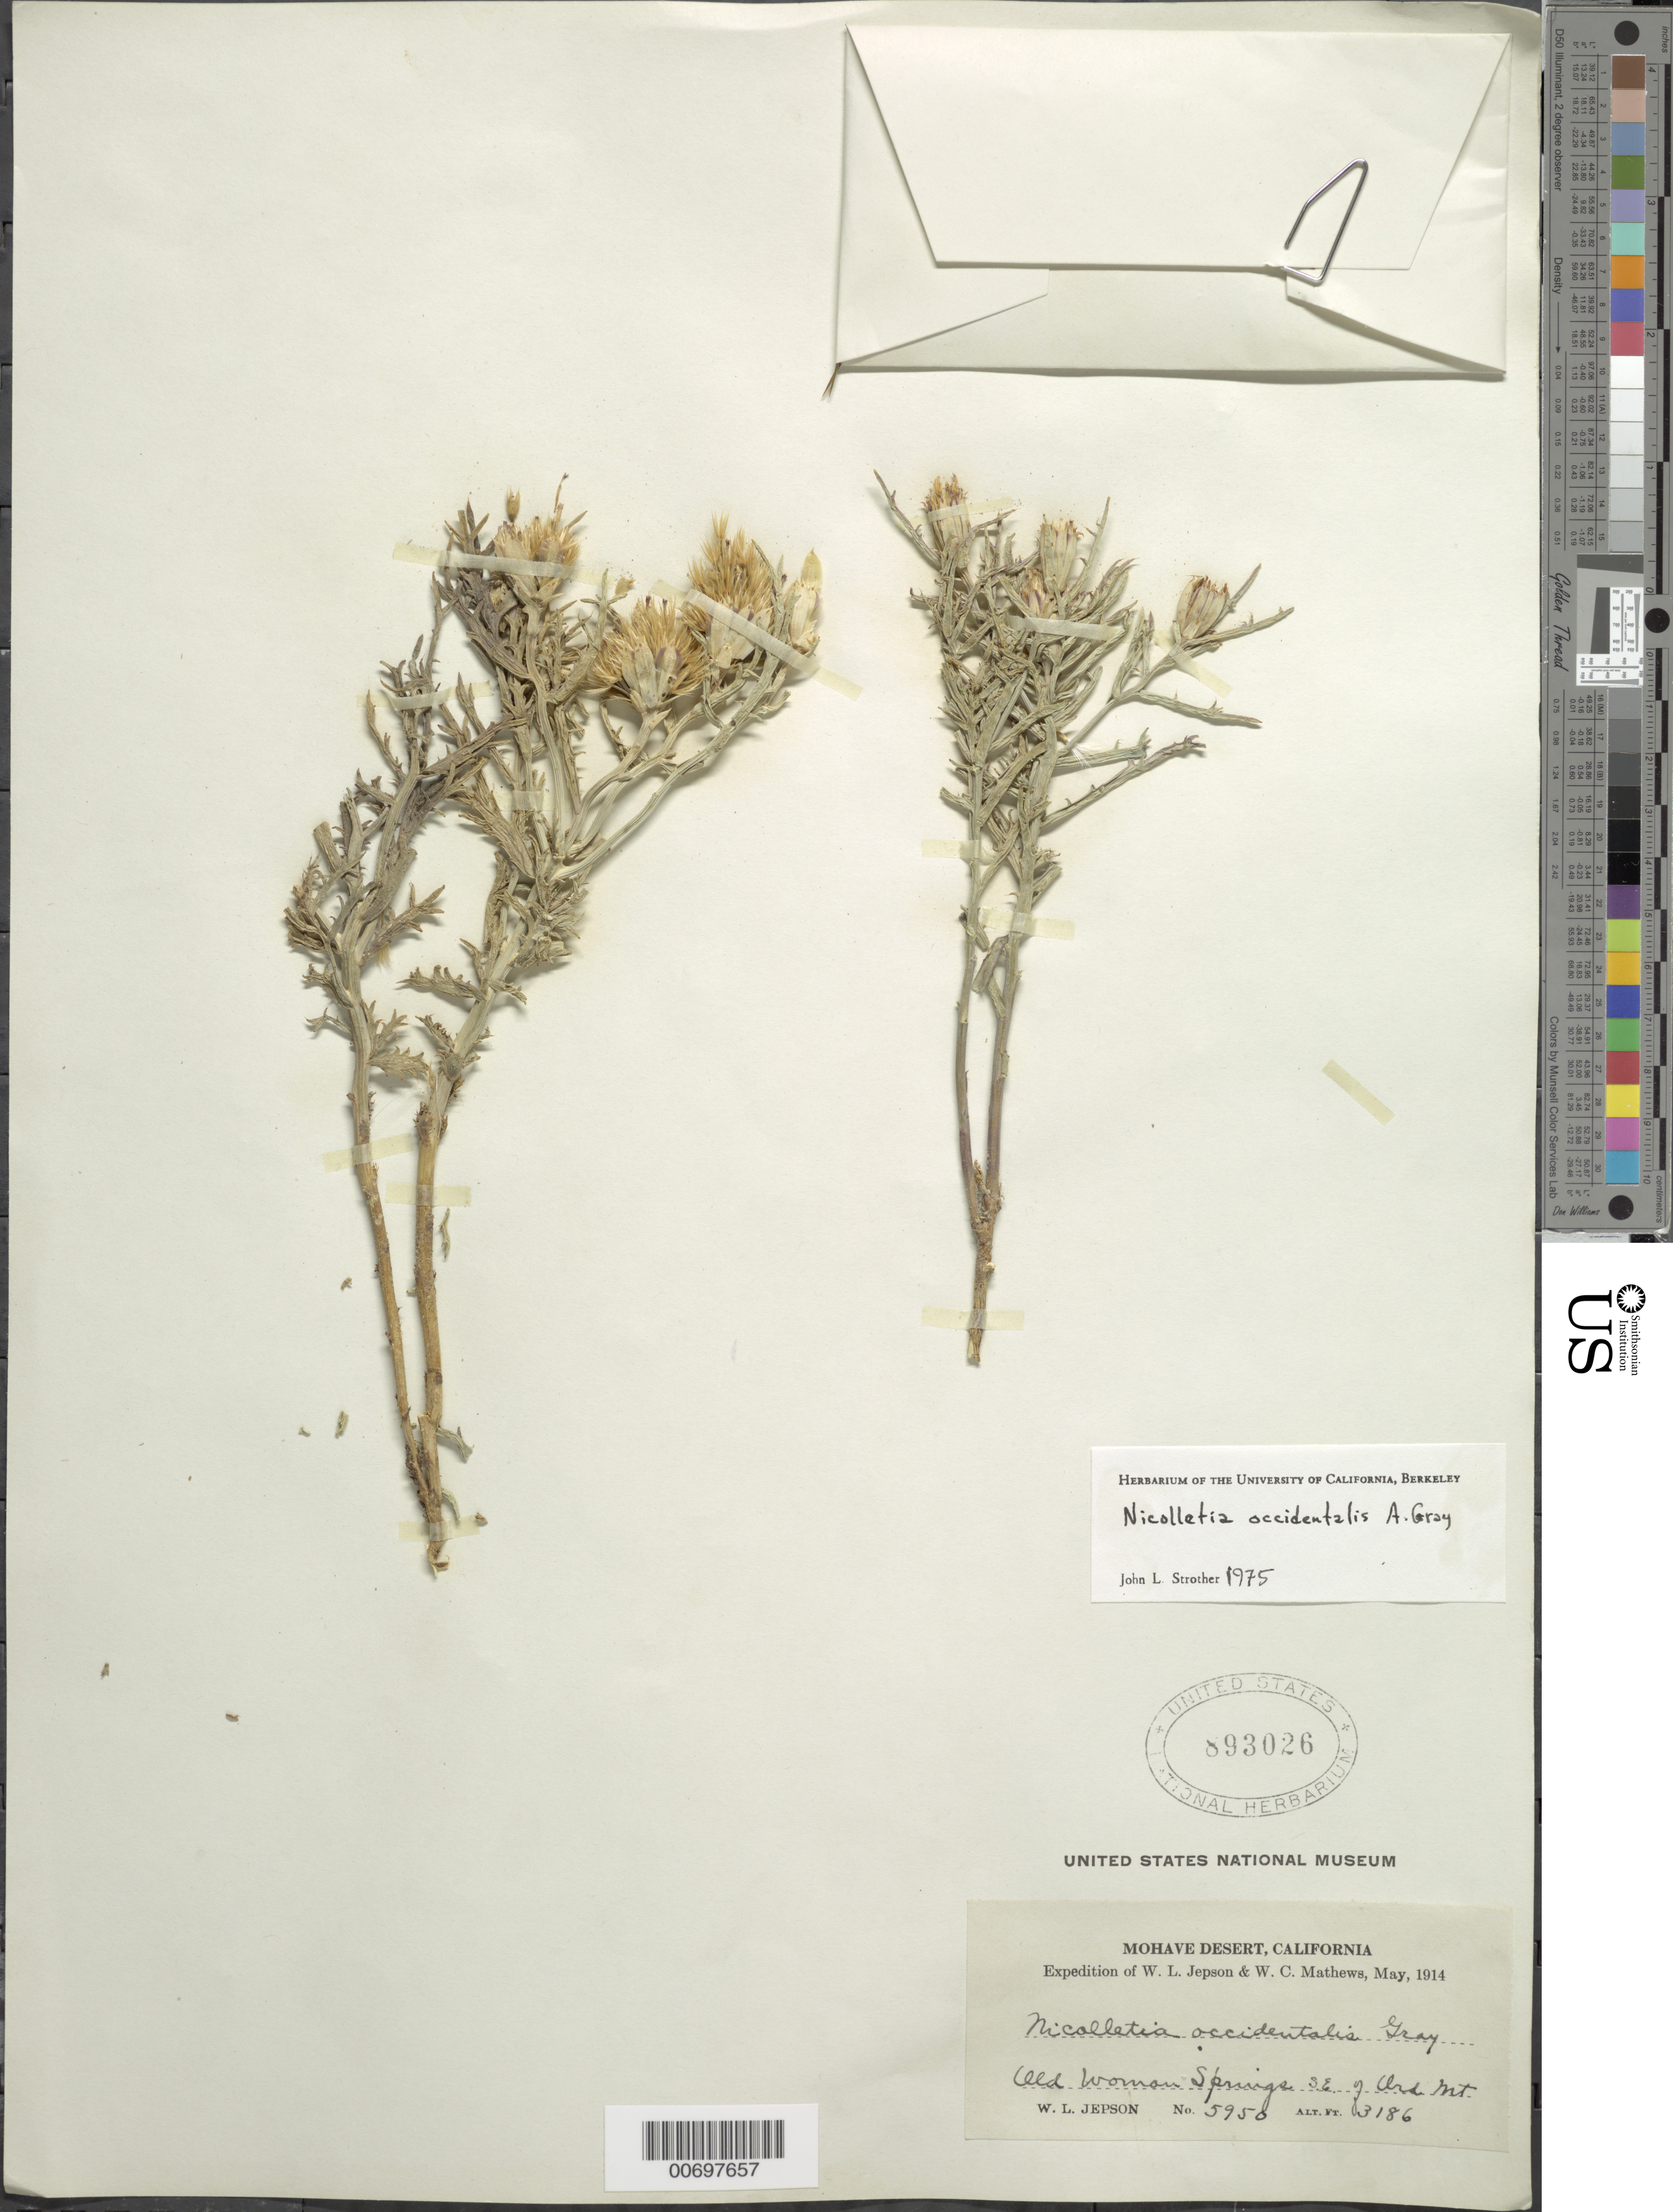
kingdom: Plantae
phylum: Tracheophyta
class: Magnoliopsida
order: Asterales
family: Asteraceae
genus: Nicolletia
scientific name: Nicolletia occidentalis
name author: A. Gray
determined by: Strother, J. L., (UC), University of California Berkeley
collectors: W. L. Jepson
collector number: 5950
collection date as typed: May 1914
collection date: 1914-05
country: United States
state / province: California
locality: Old Woman Springs, SE of Ord Mt.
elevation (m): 971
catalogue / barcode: US 893026